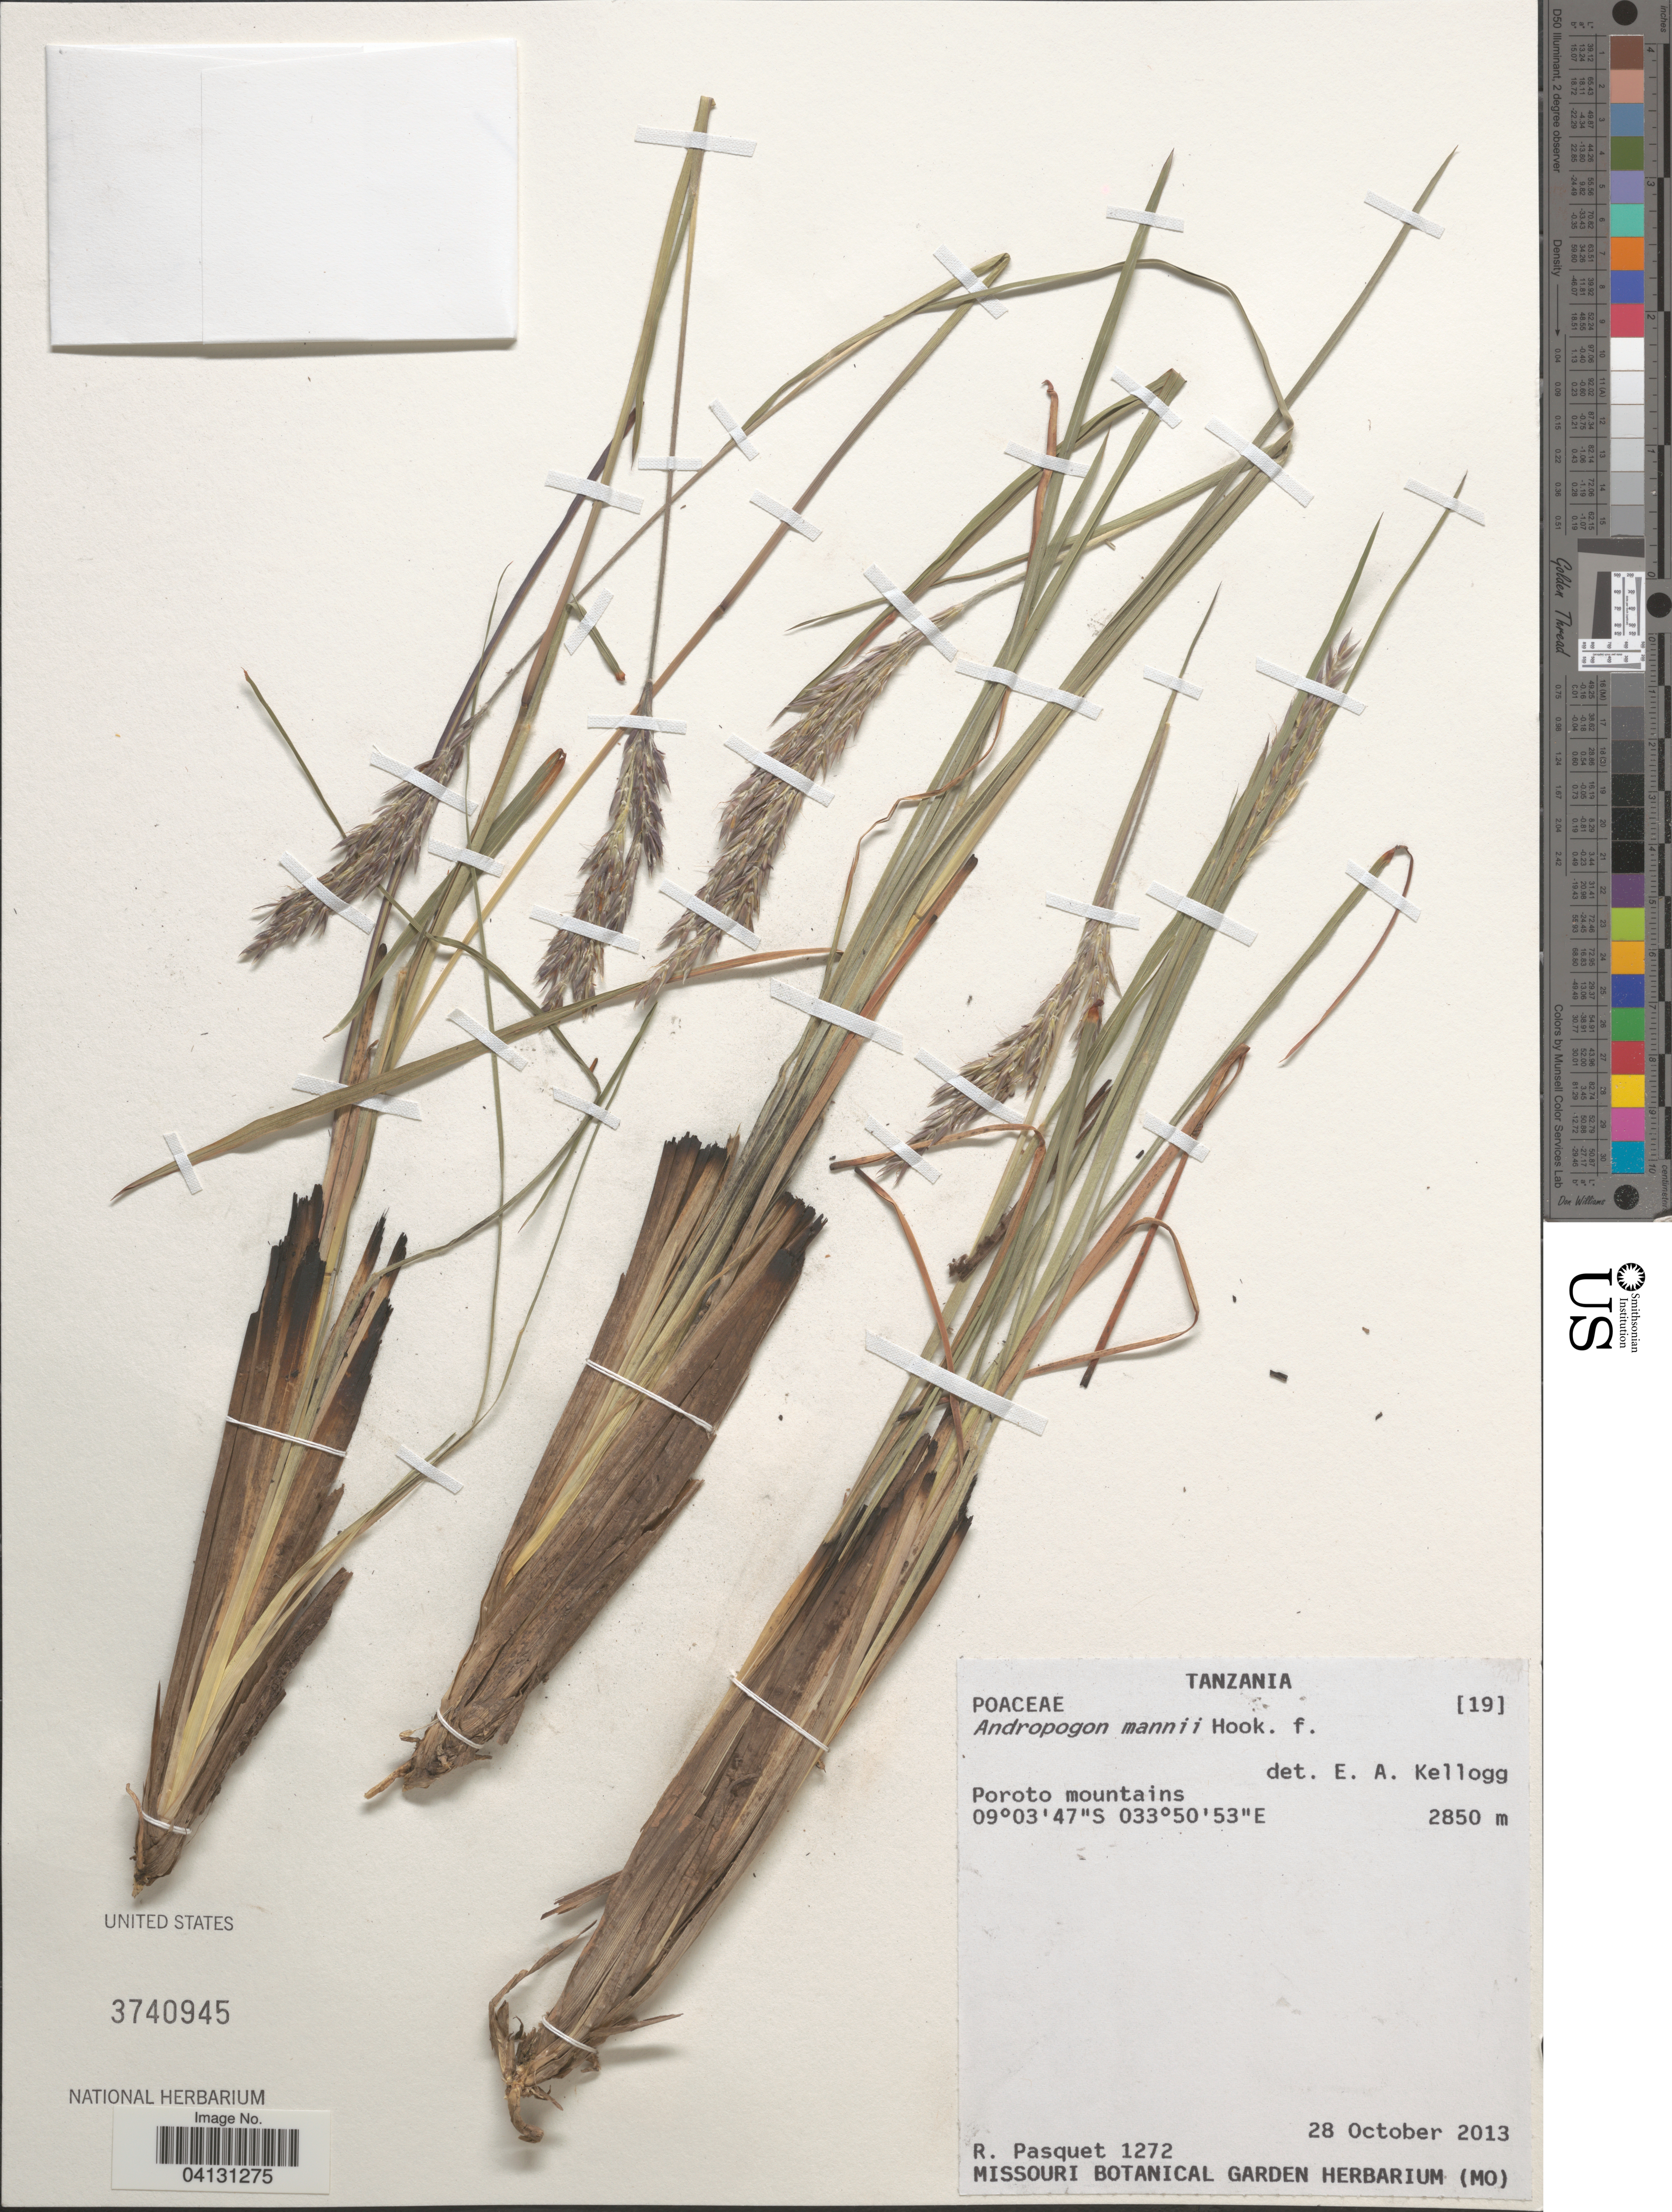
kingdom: Plantae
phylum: Tracheophyta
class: Liliopsida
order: Poales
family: Poaceae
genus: Andropogon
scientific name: Andropogon mannii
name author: Hook. f.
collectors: R. Pasquet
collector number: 1272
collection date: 2013-10-28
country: Tanzania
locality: Poroto mountains.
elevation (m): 2850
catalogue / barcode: US 3740945